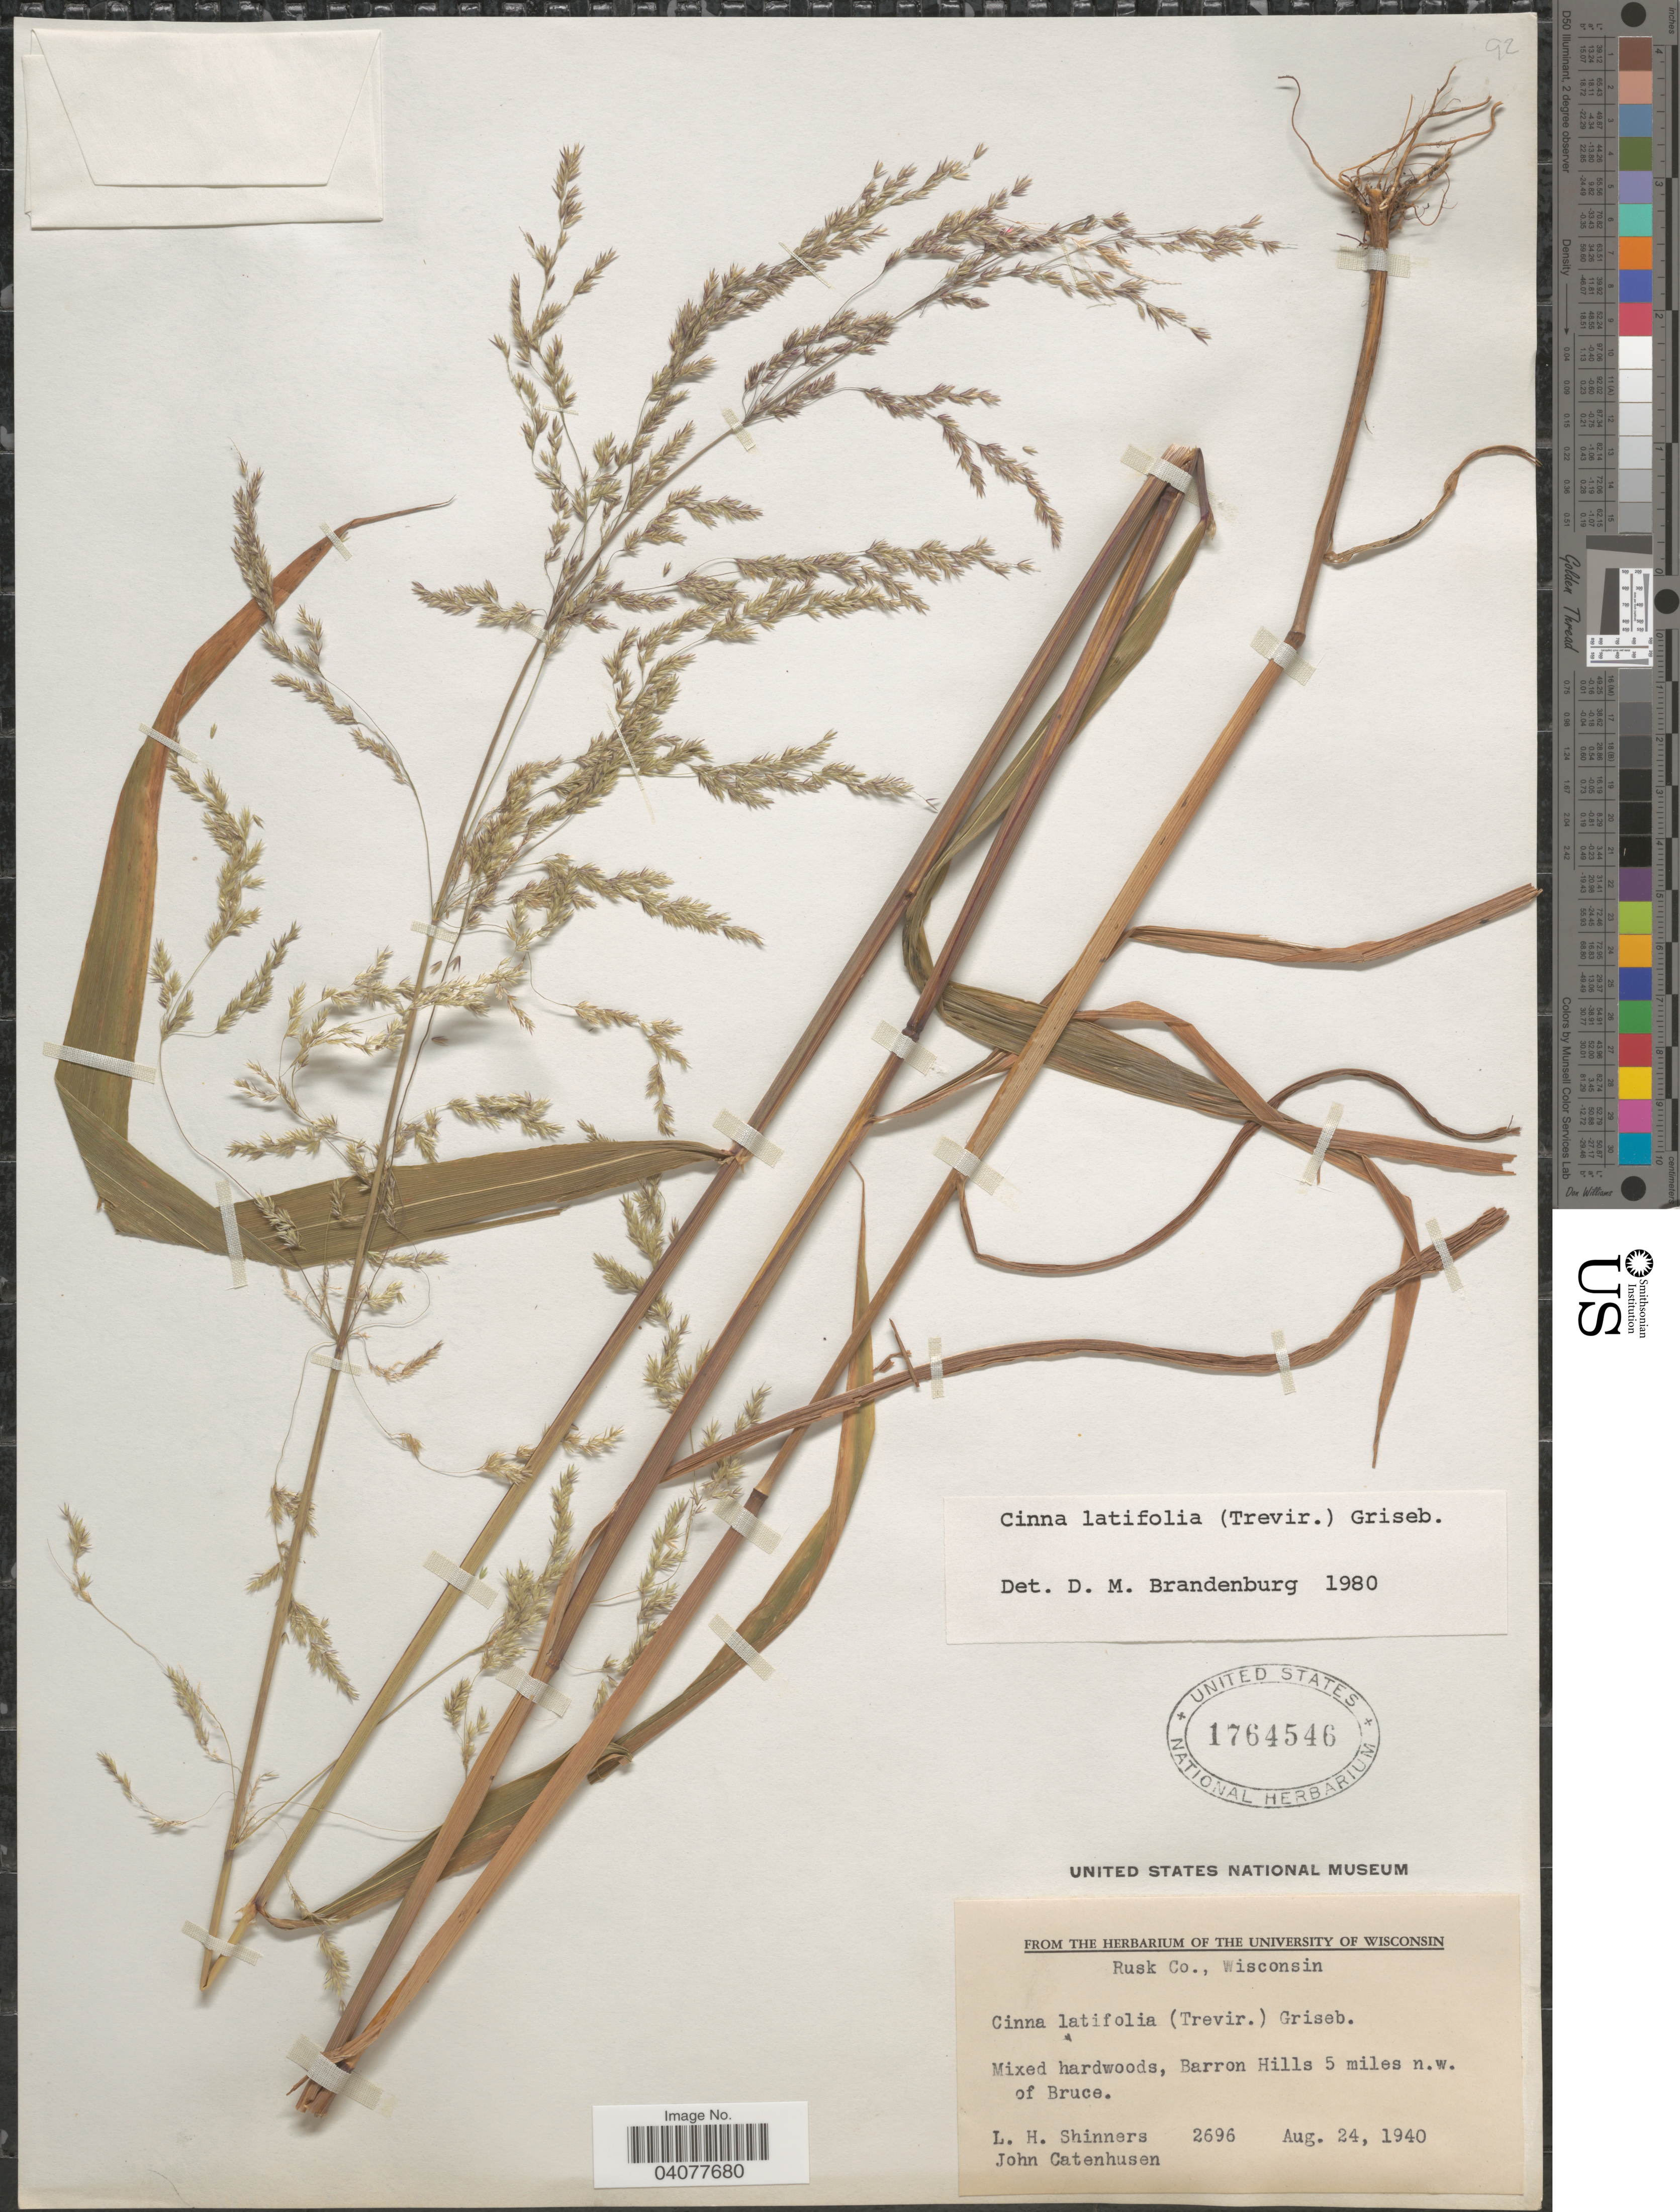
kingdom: Plantae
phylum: Tracheophyta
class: Liliopsida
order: Poales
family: Poaceae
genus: Cinna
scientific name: Cinna latifolia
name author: (Trevir. ex Goeppert) Griseb.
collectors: L. H. Shinners & J. Catenhusen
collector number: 2696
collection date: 1940-08-24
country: United States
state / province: Wisconsin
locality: Rusk Co. Mixed hardwoods, Barron Hills 5 miles n.w. of Bruce.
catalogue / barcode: US 1764546